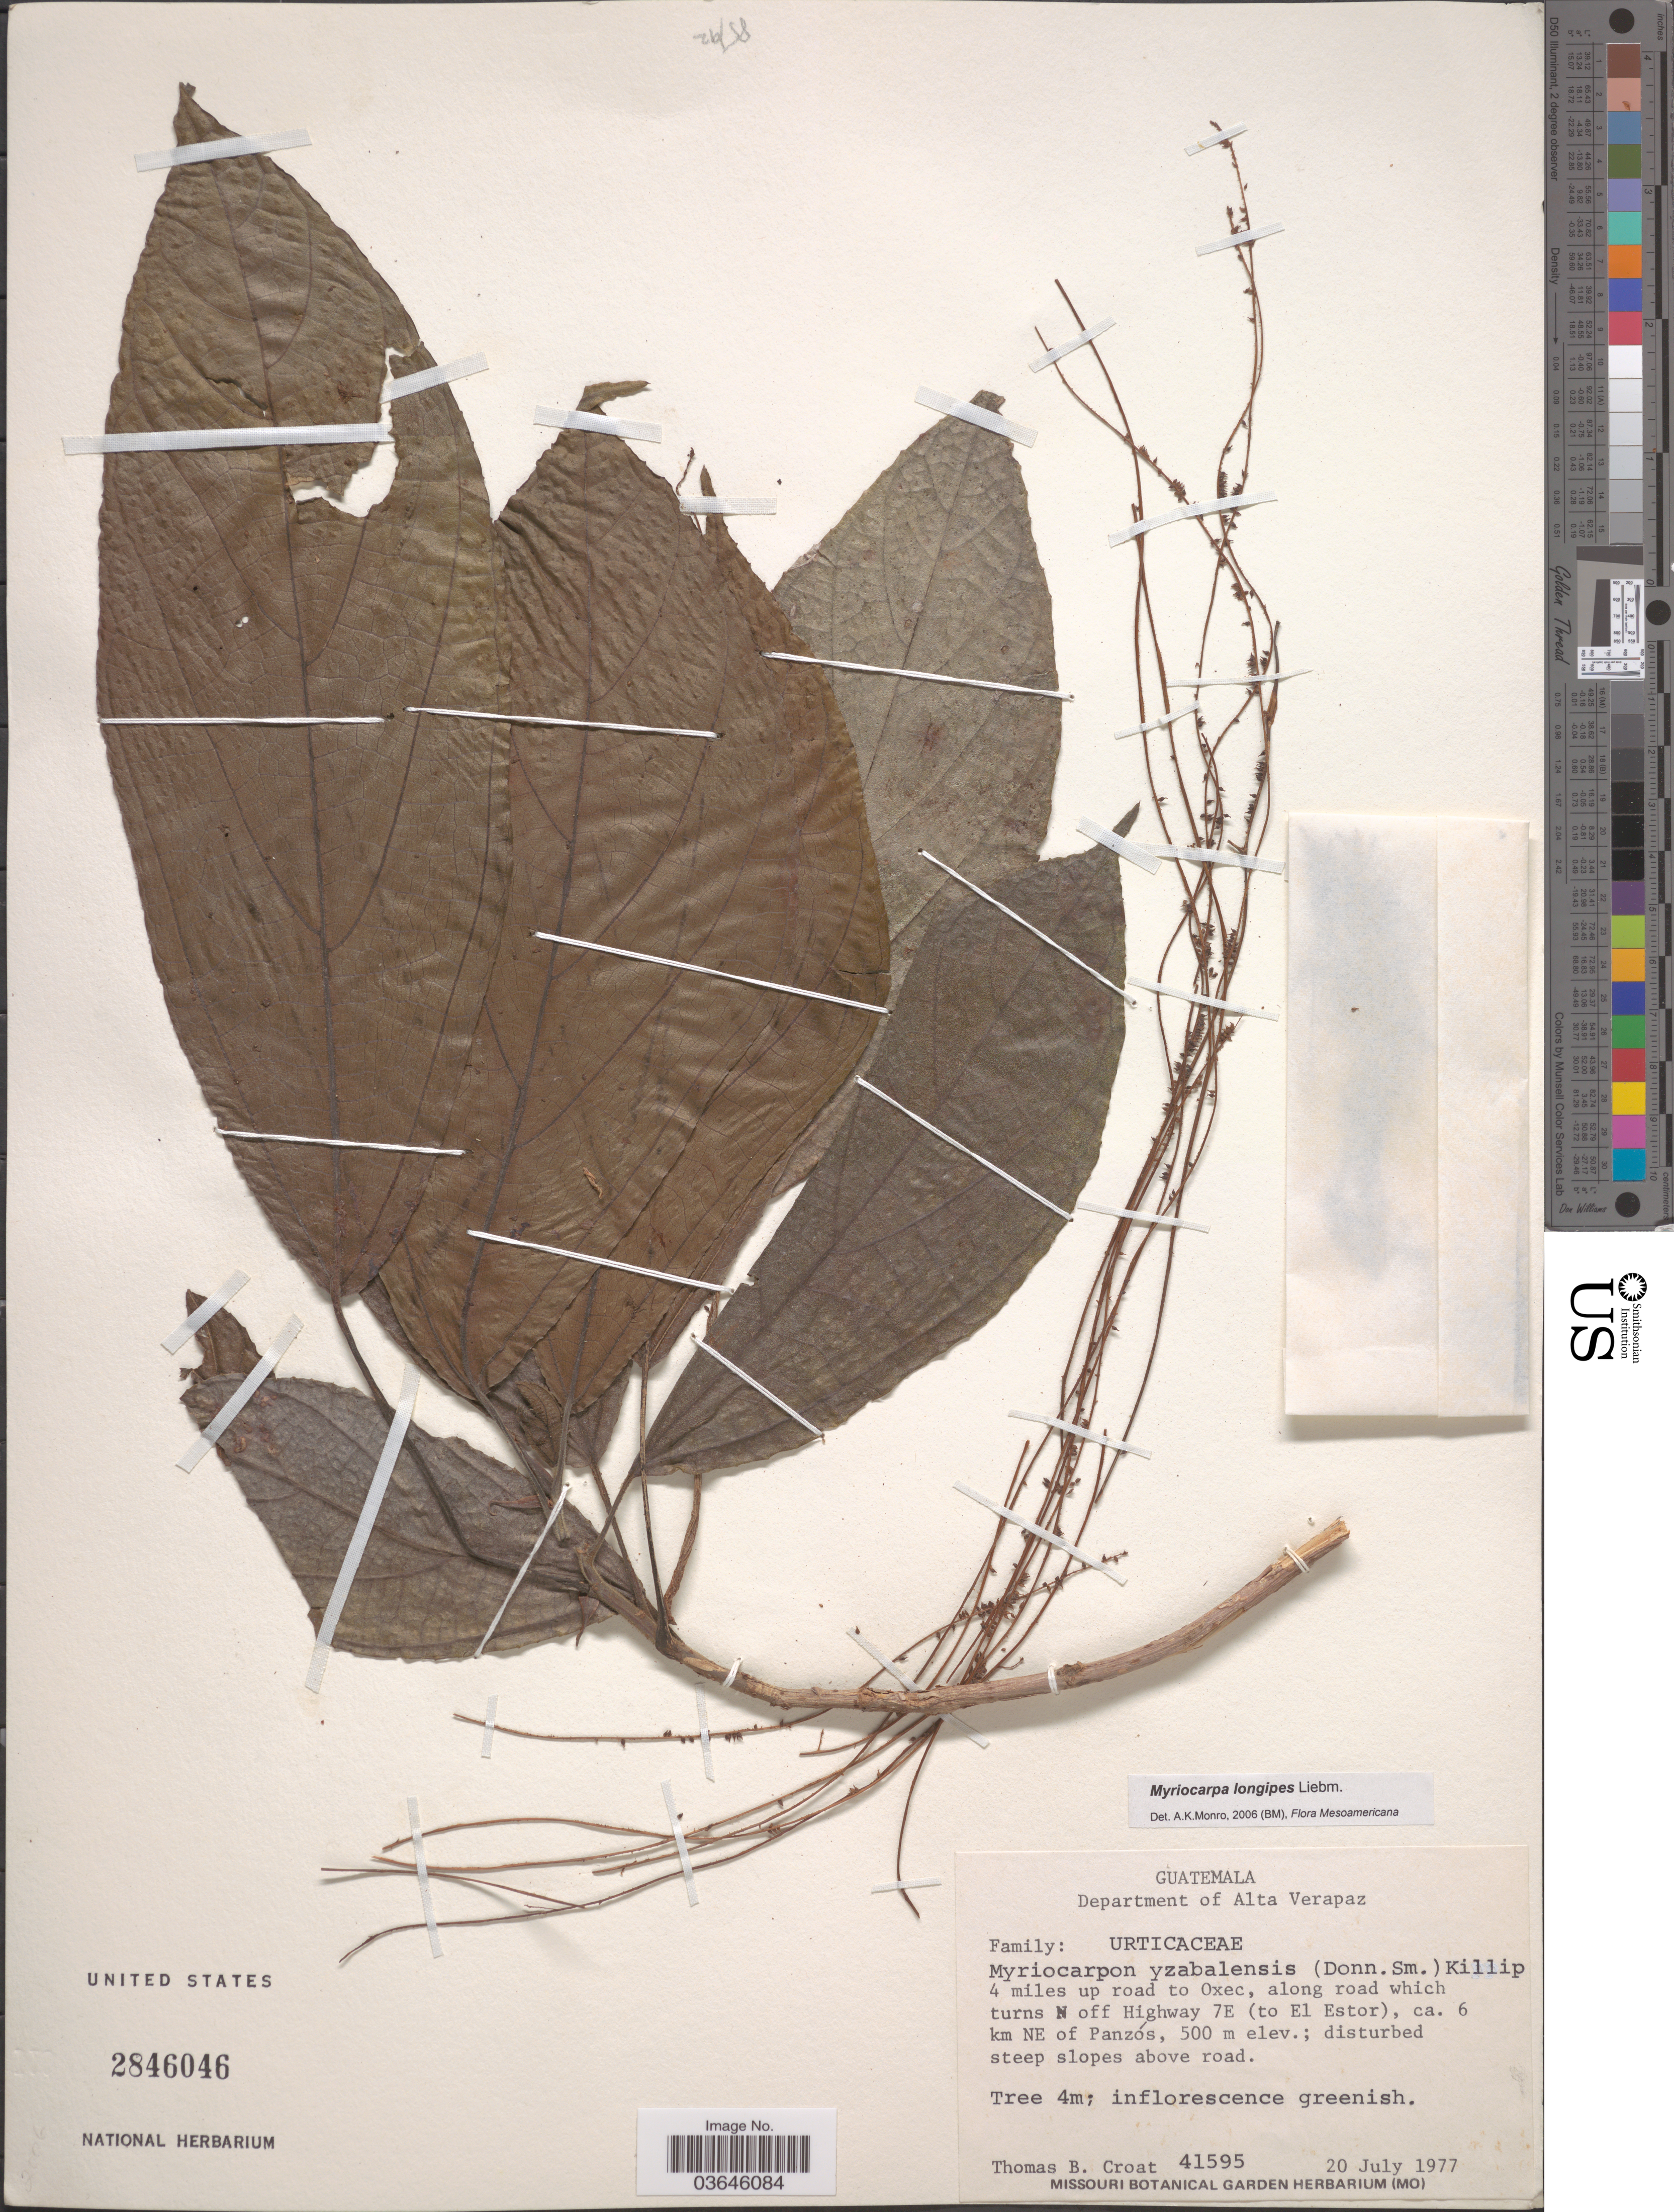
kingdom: Plantae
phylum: Tracheophyta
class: Magnoliopsida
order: Rosales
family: Urticaceae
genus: Myriocarpa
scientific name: Myriocarpa longipes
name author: Liebm.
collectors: T. B. Croat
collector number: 41595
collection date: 1977-07-20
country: Guatemala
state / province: Alta Verapaz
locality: Department of Alta Verapaz. 4 miles up road to Oxec, along road which turns N off Highway 7E (to El Estor), ca. 6 km NE of Panzós.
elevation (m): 500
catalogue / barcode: US 2846046